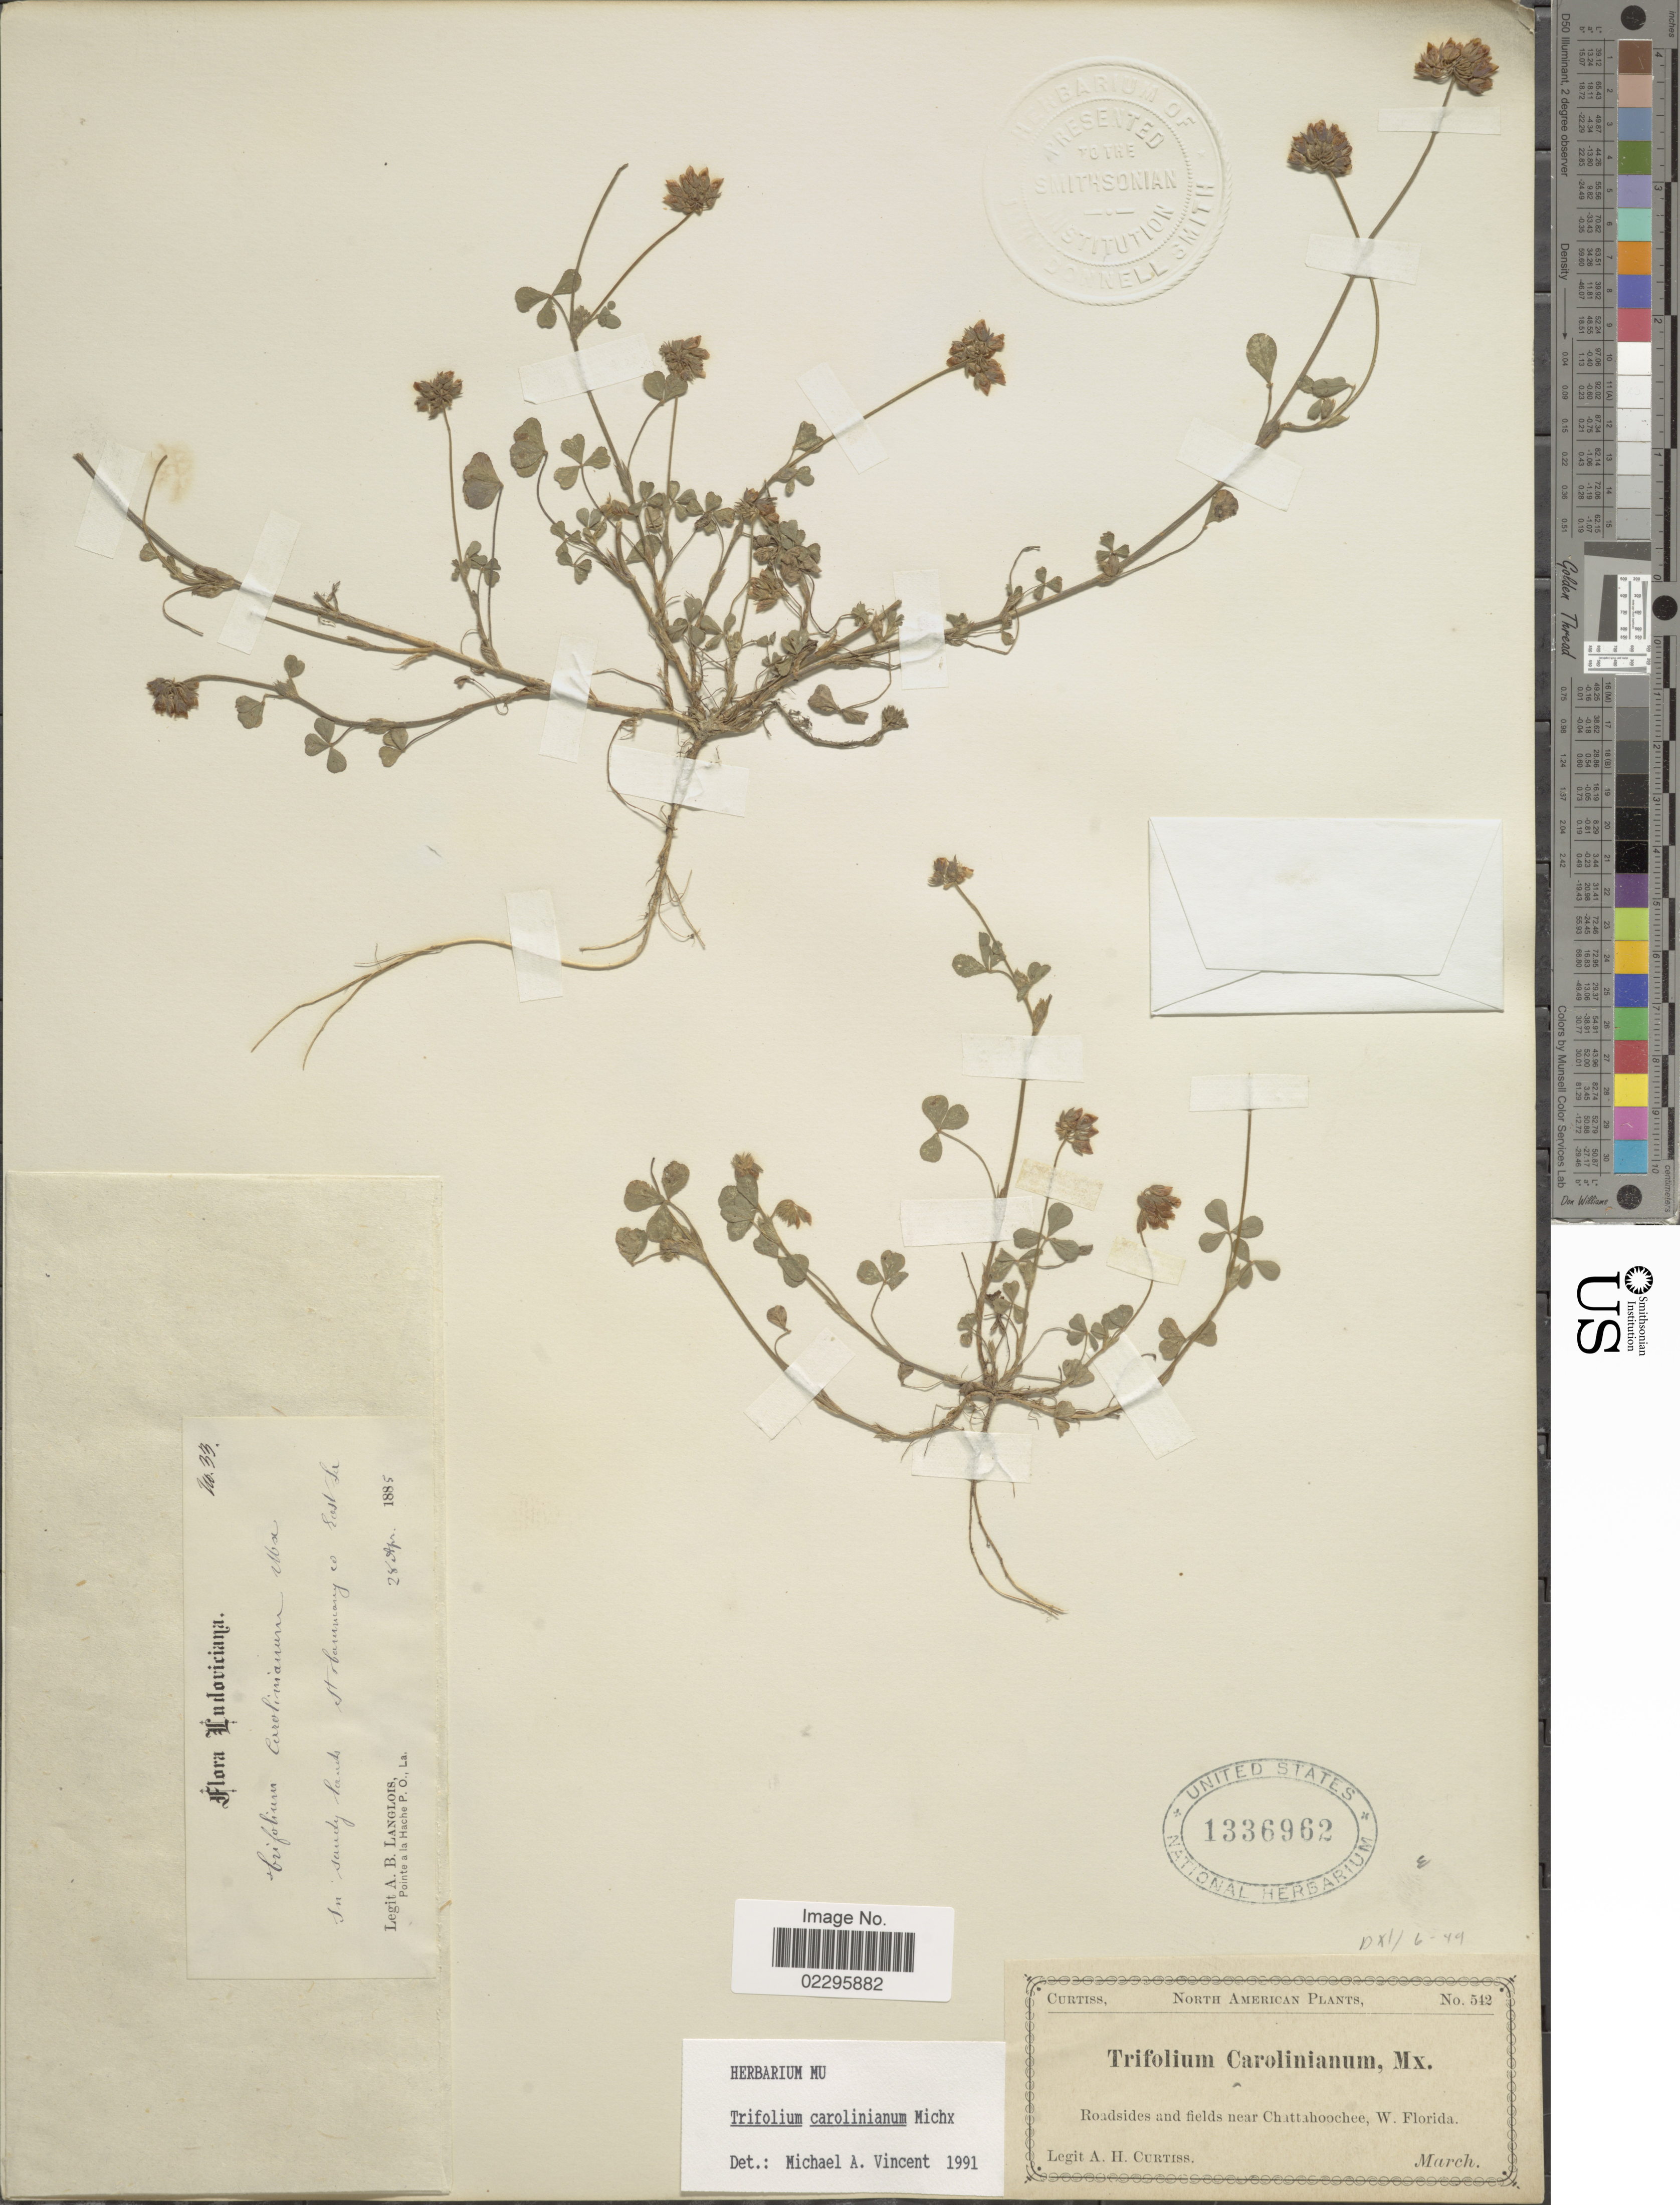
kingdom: Plantae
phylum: Tracheophyta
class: Magnoliopsida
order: Fabales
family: Fabaceae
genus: Trifolium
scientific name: Trifolium carolinianum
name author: Michx.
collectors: A. Langlois & A. H. Curtiss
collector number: Langlois number 33/ Curtiss number 542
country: United States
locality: Langlois A. B. Label: In sandy lands, St Tammary Co, East La, A.H. Curtiss Label: Roadsides and fields near Chattahoochee W. Florida.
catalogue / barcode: US 133962-2